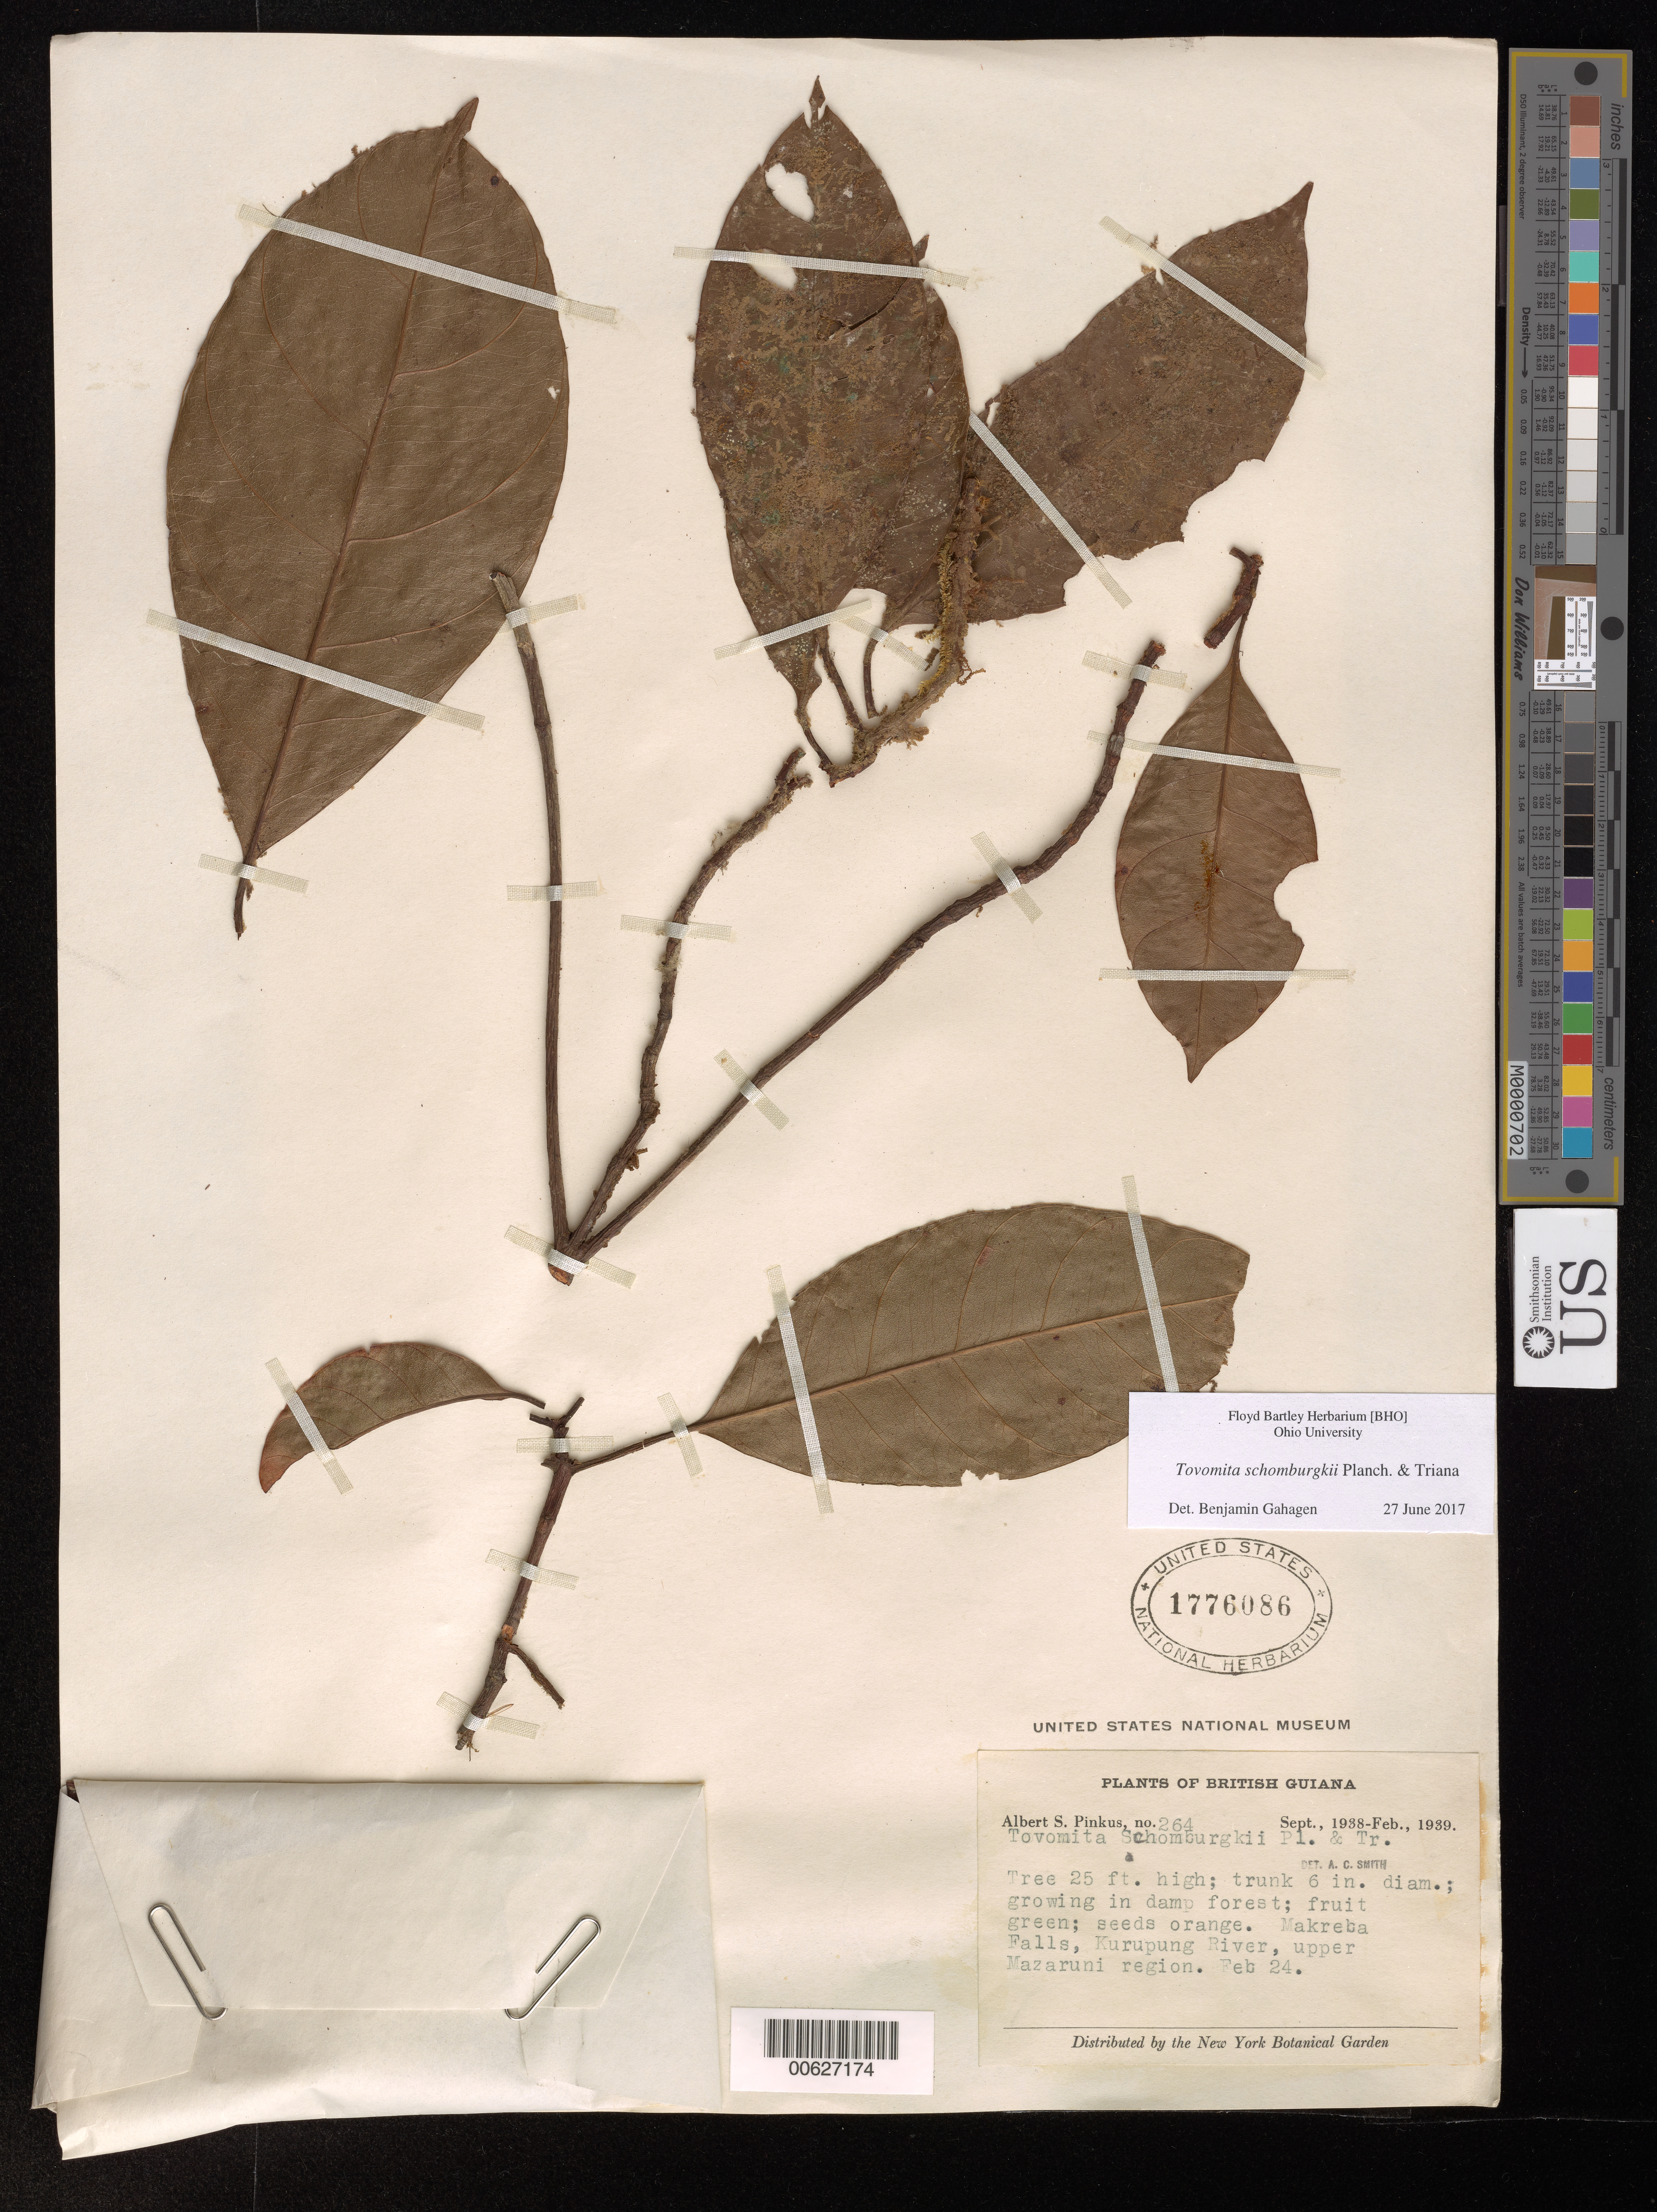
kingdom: Plantae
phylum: Tracheophyta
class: Magnoliopsida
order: Malpighiales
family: Clusiaceae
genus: Tovomita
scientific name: Tovomita schomburgkii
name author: Planch. & Triana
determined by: Smith, A. C.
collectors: A. Pinkus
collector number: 264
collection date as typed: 24-Feb-39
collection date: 1939-02-24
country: Guyana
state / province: Cuyuni-Mazaruni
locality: Makreba Falls, Kurupung R., upper Mazaruni Dist.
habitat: Damp forest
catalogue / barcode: US 1776086